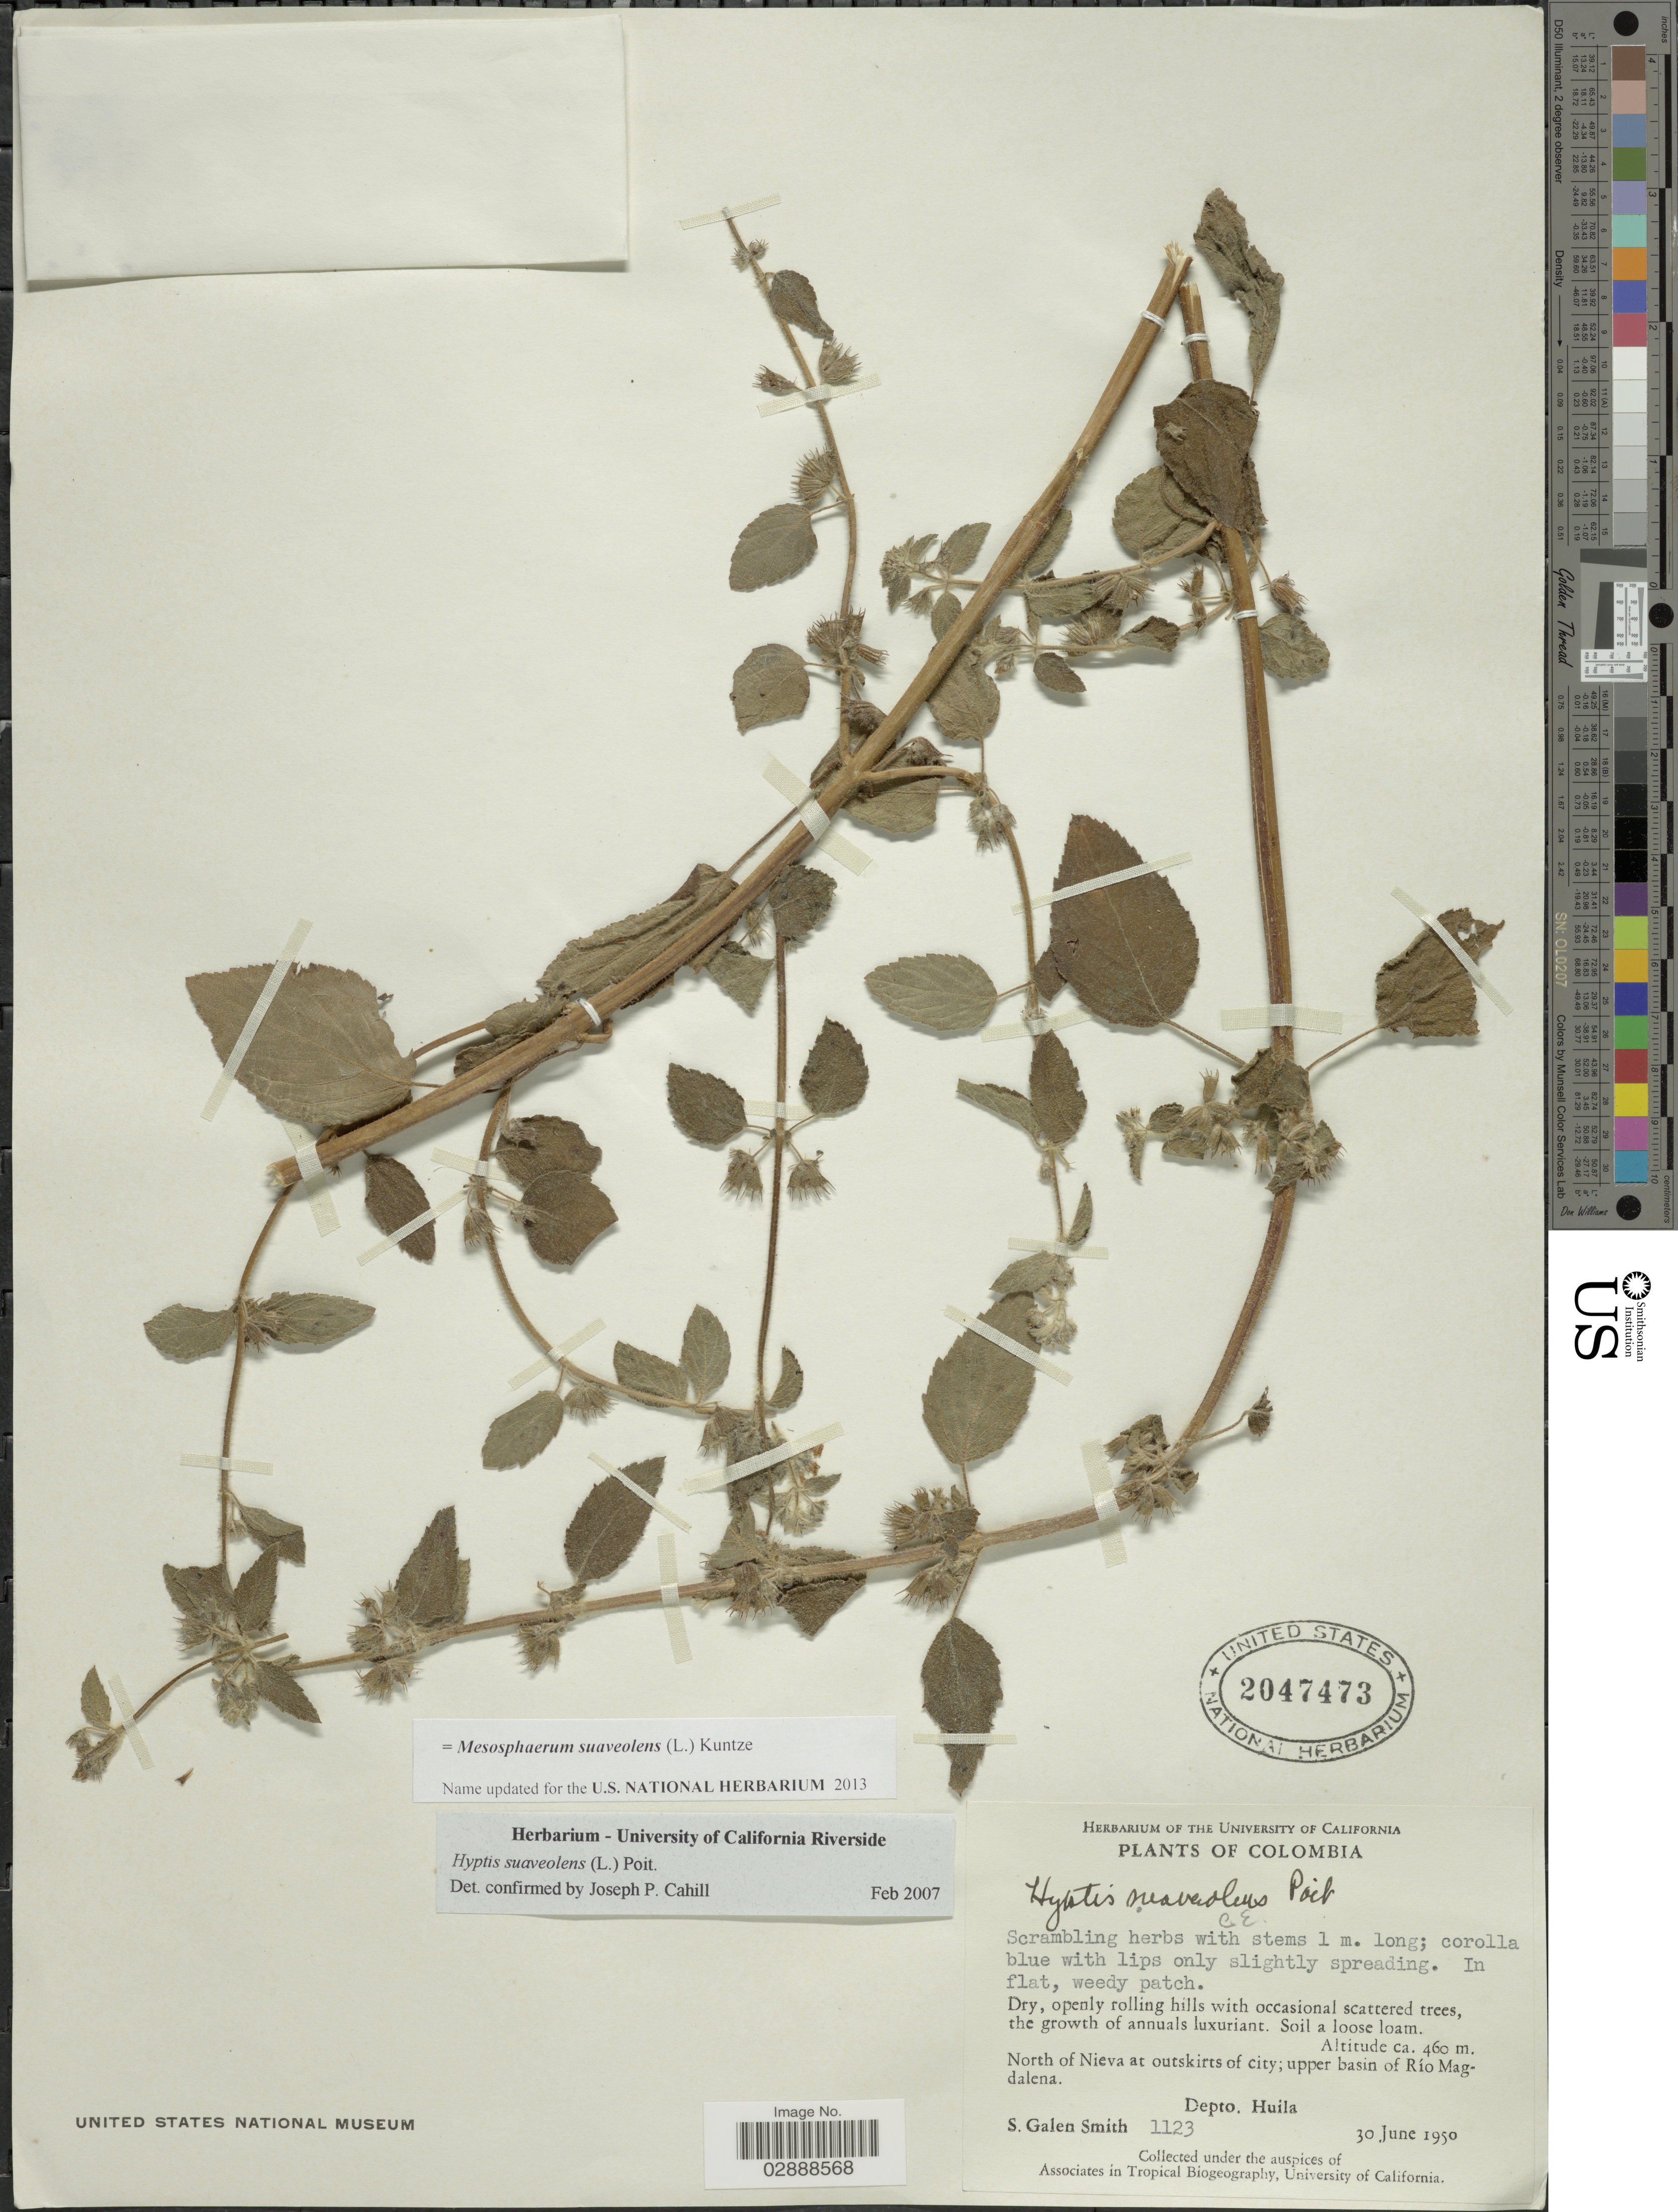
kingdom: Plantae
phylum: Tracheophyta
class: Magnoliopsida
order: Lamiales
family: Lamiaceae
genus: Mesosphaerum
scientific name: Mesosphaerum suaveolens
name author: (L.) Kuntze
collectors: S. G. Smith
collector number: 1123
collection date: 1950-01-30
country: Colombia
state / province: Huila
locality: North of Nieva at outskirts of city; upper basin of Río Magdalena, Depto. Huila.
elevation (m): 460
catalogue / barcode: US 2047473